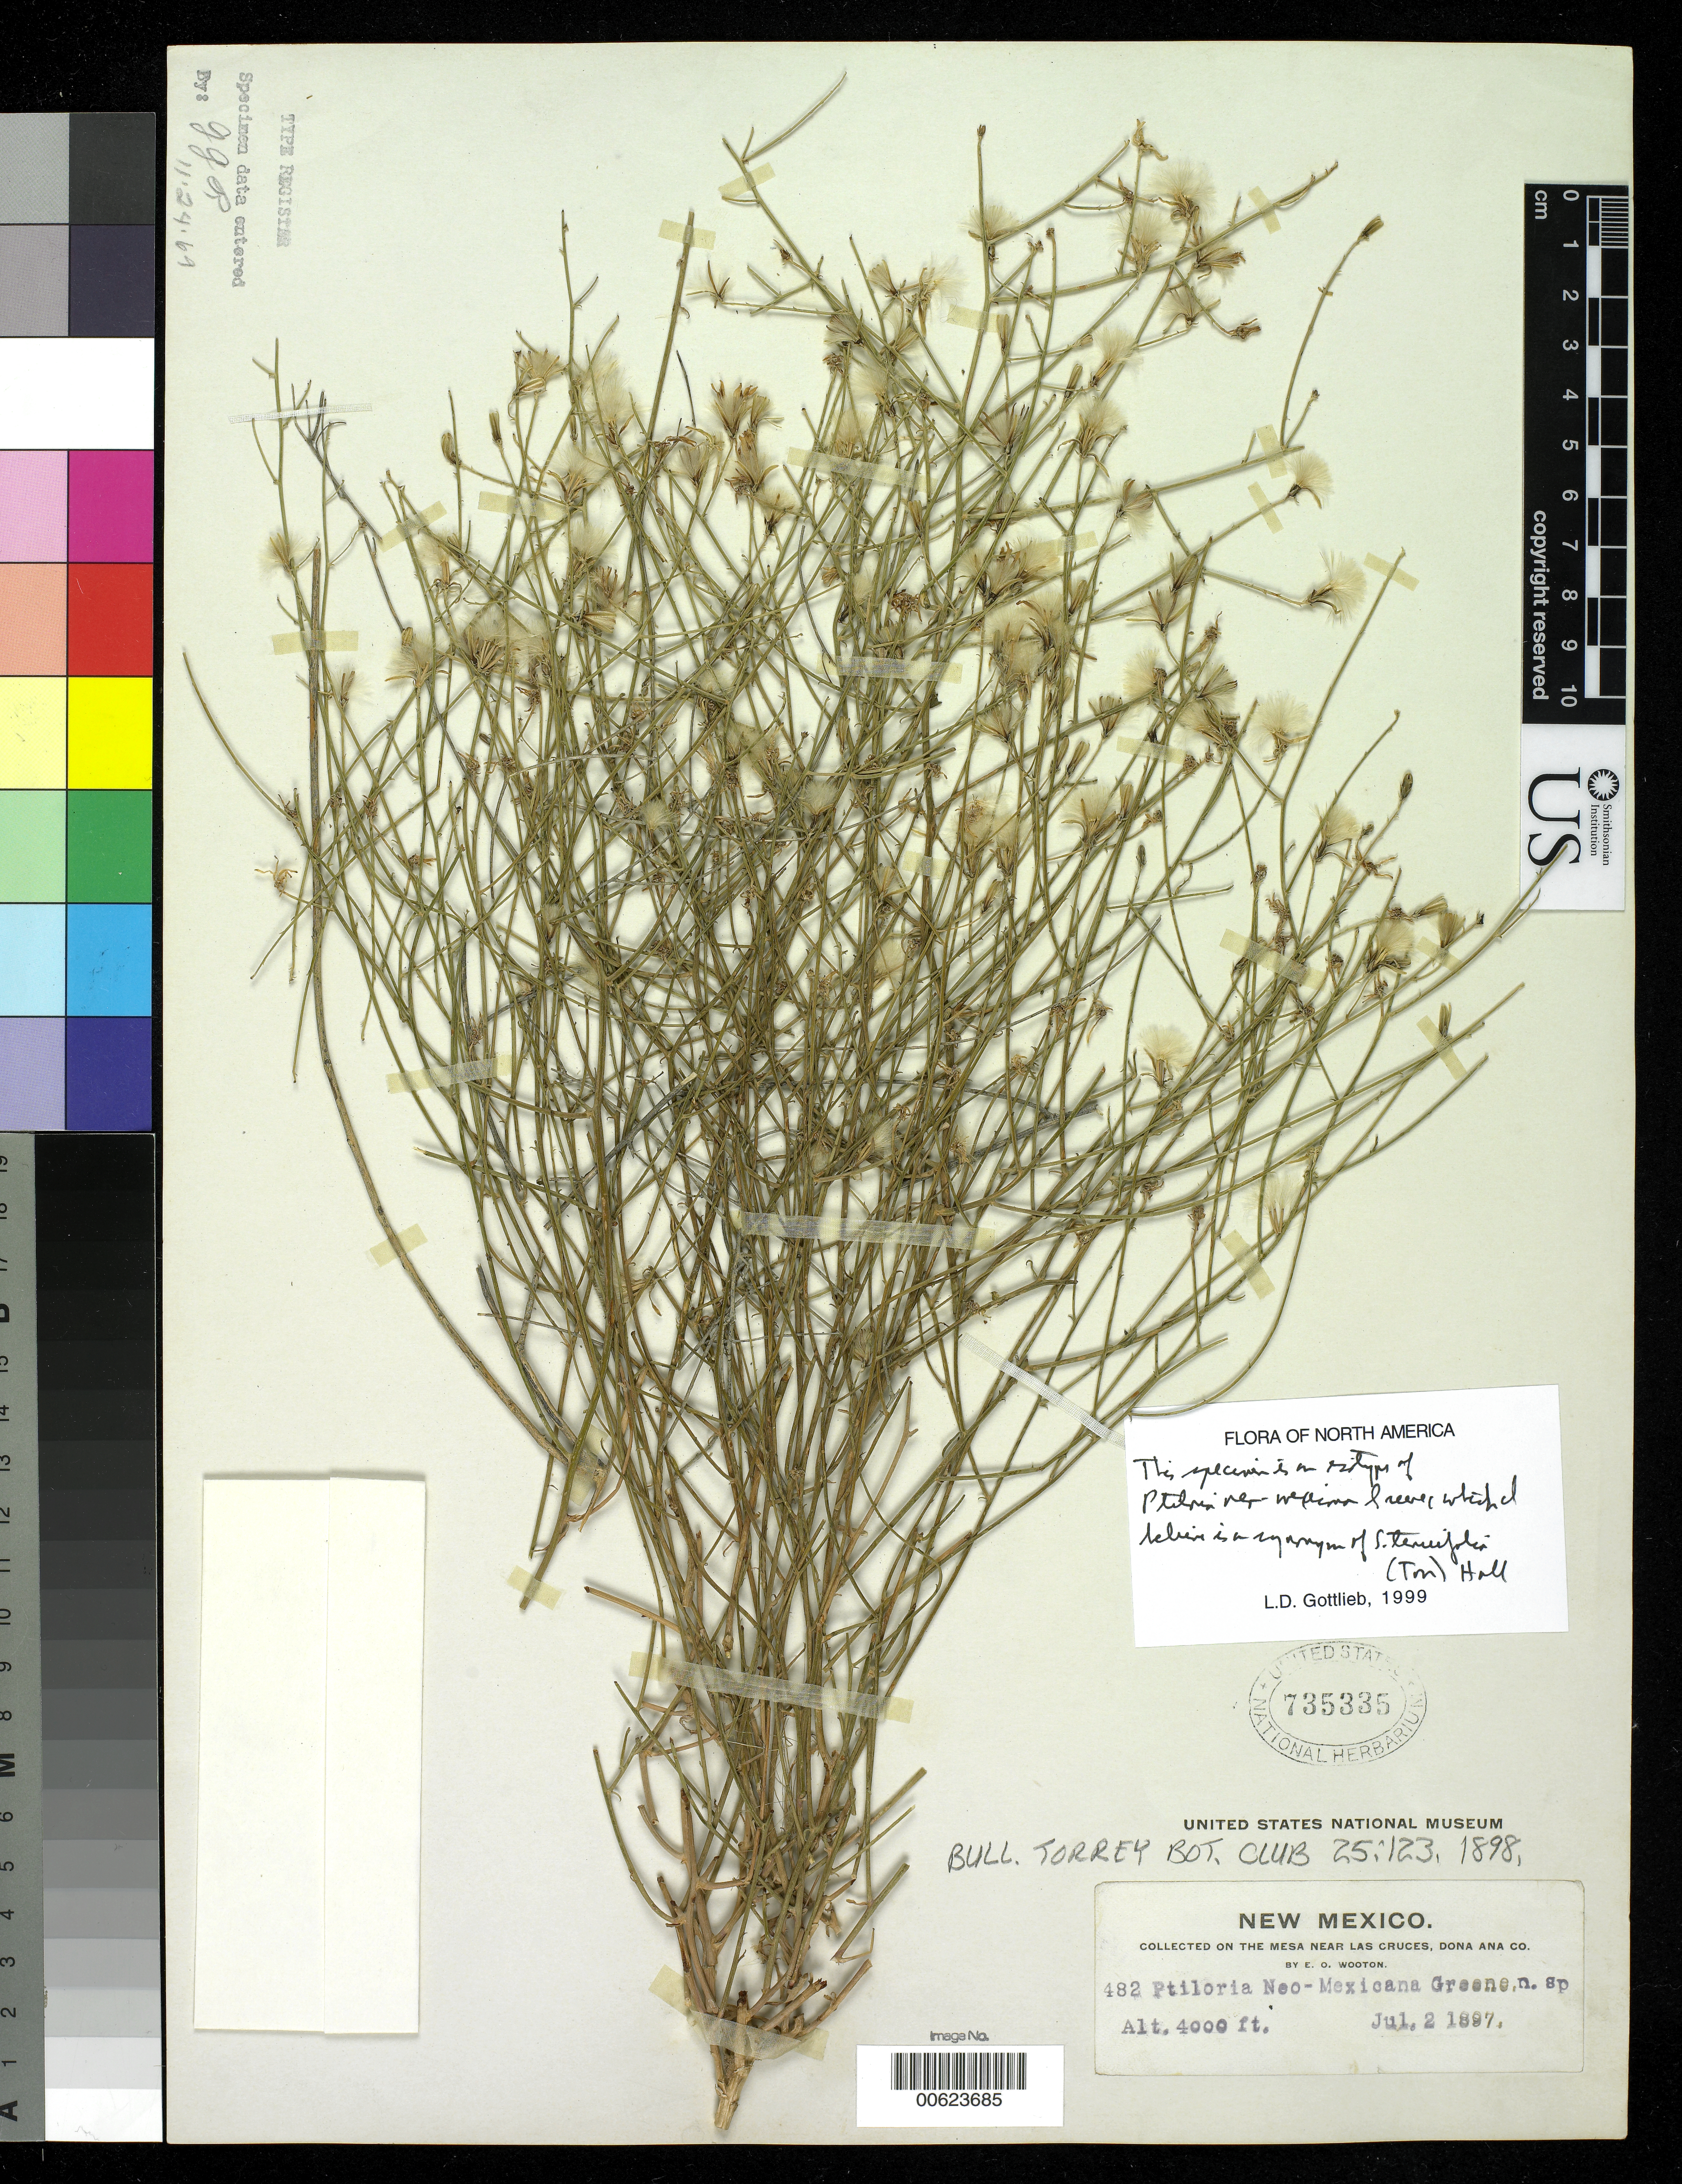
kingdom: Plantae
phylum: Tracheophyta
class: Magnoliopsida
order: Asterales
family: Asteraceae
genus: Ptiloria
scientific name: Ptiloria neo-mexicana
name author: Greene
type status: Isotype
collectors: E. O. Wooton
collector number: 482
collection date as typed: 02 Jul 1897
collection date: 1897-07-02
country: United States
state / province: New Mexico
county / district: Dona Ana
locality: Mesas near Las Cruces.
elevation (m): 1219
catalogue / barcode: US 735335